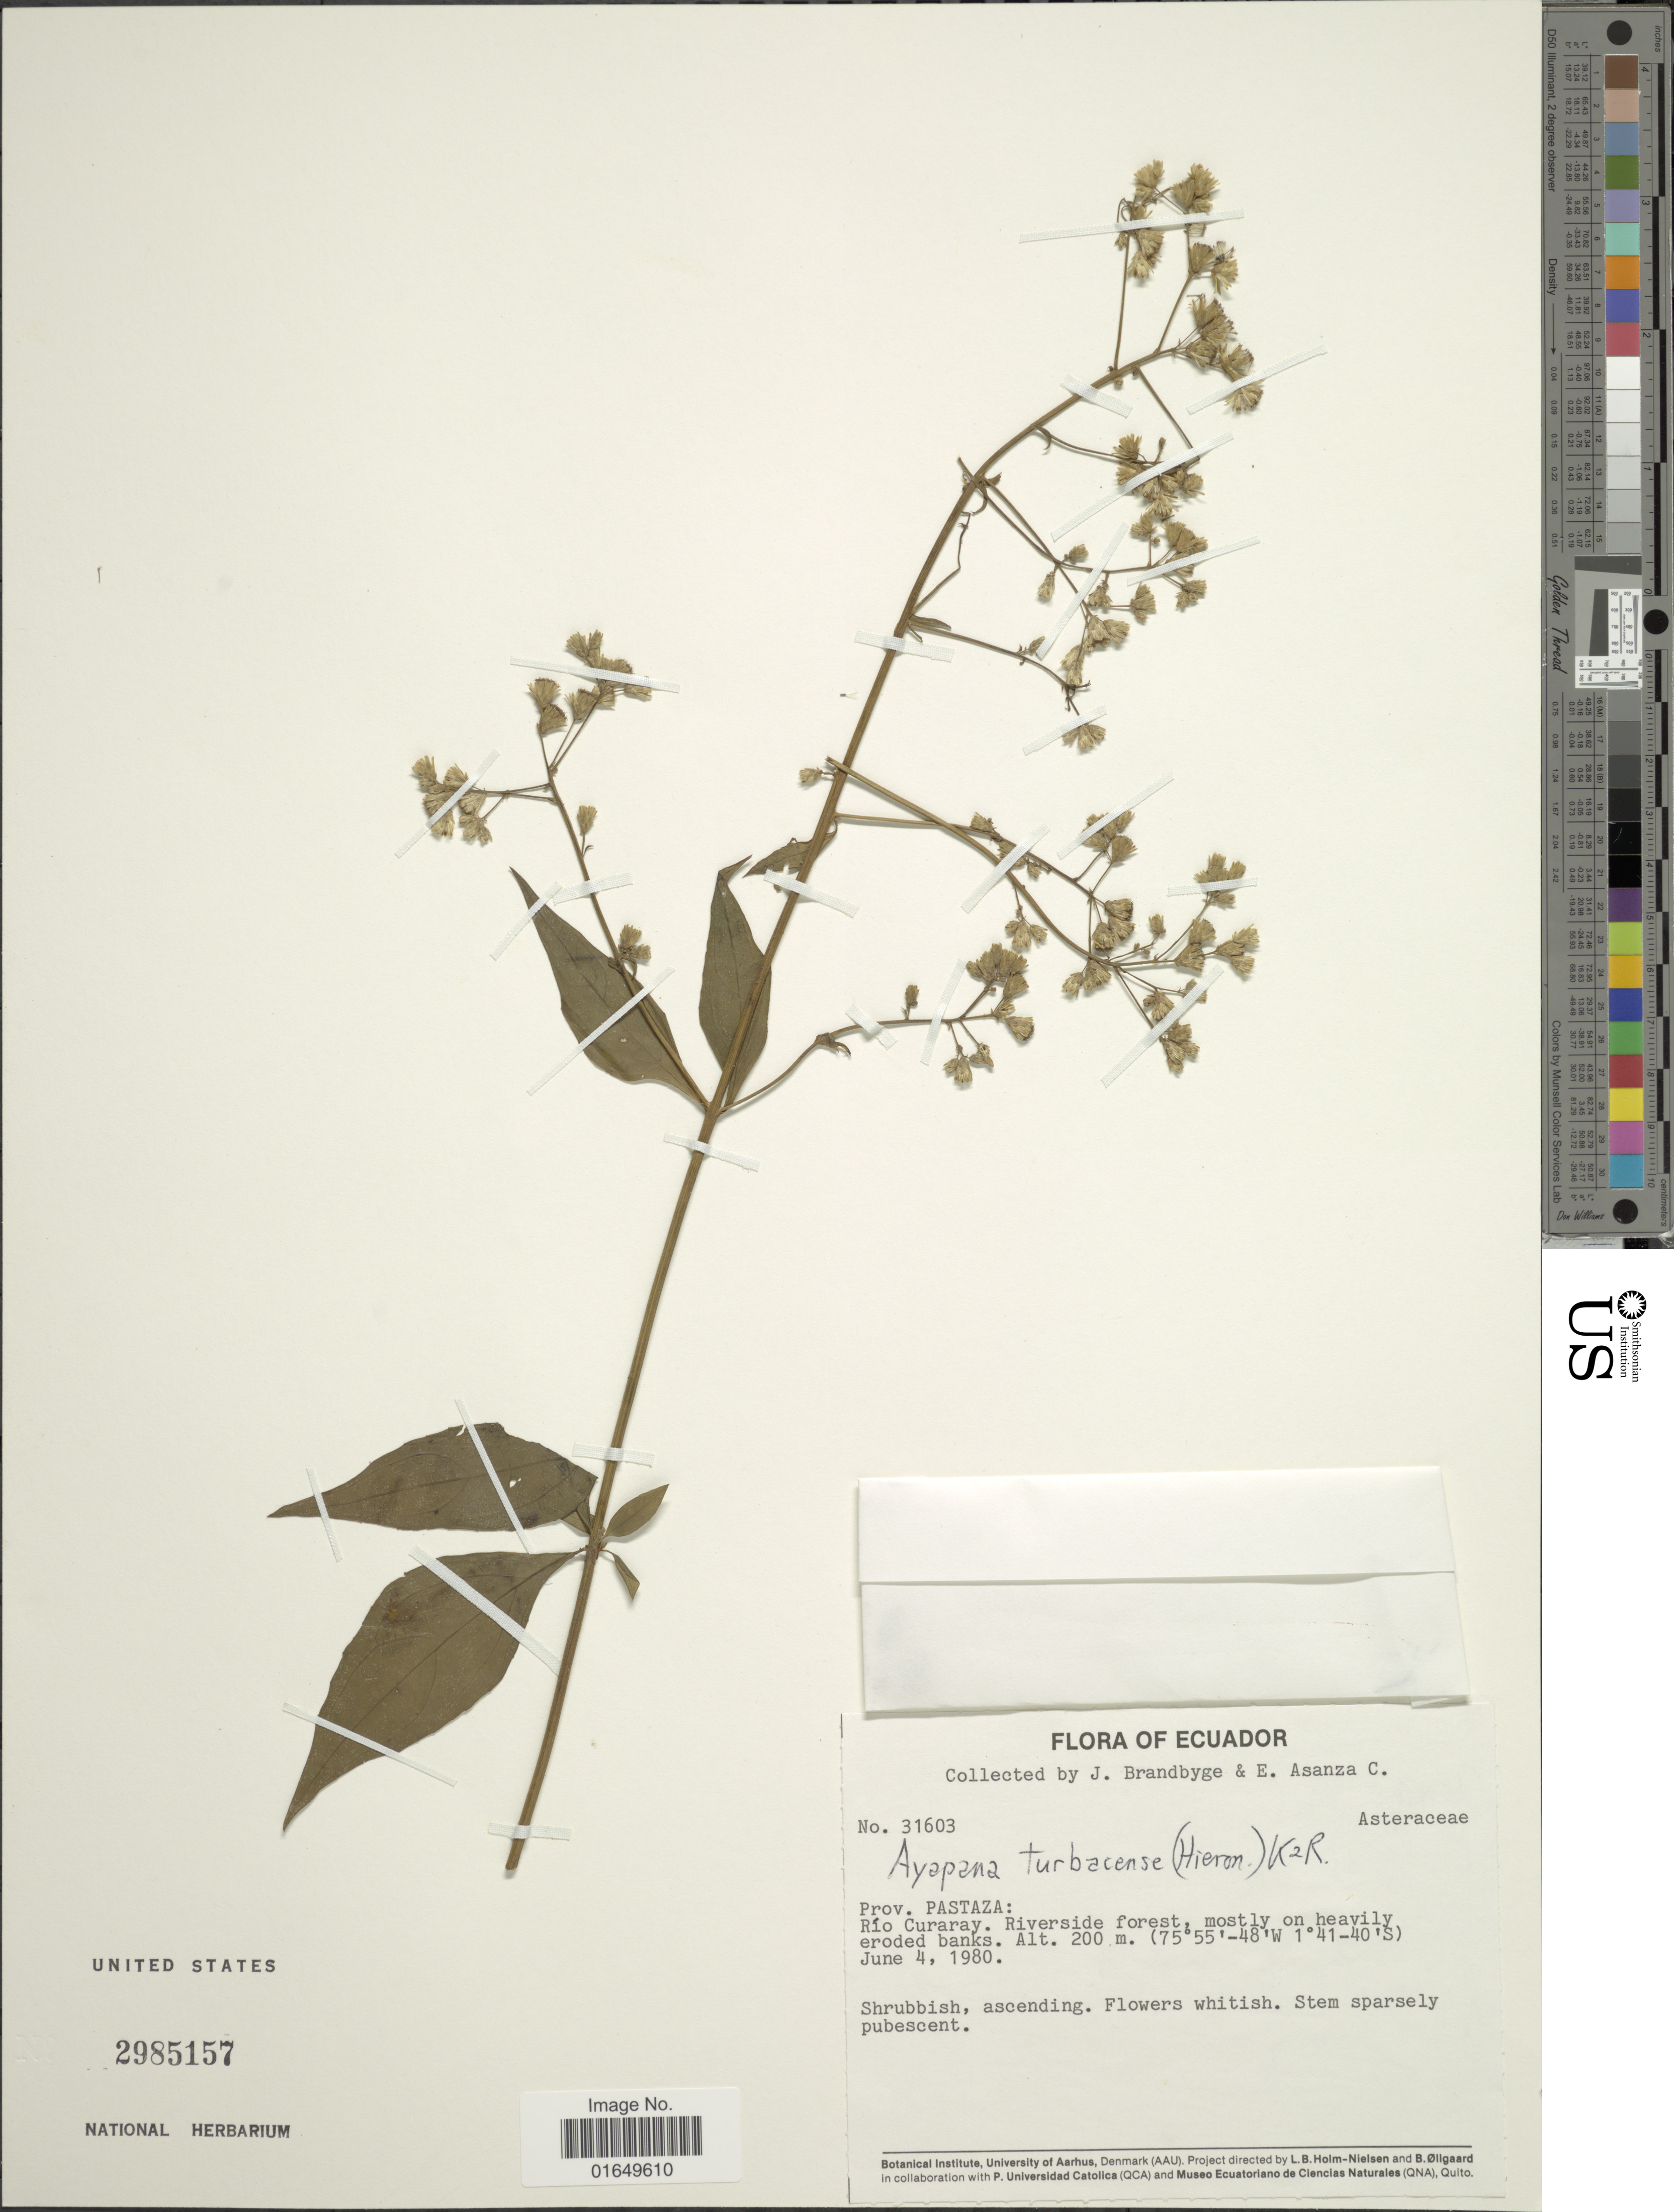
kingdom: Plantae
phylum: Tracheophyta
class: Magnoliopsida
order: Asterales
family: Asteraceae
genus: Ayapana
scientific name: Ayapana ecuadorensis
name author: R.M. King & H. Rob.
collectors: J. Brandbyge & E. Asanza C.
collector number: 31603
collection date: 1980-06-04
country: Ecuador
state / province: Pastaza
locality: Río Curaray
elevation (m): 200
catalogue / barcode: US 2985157